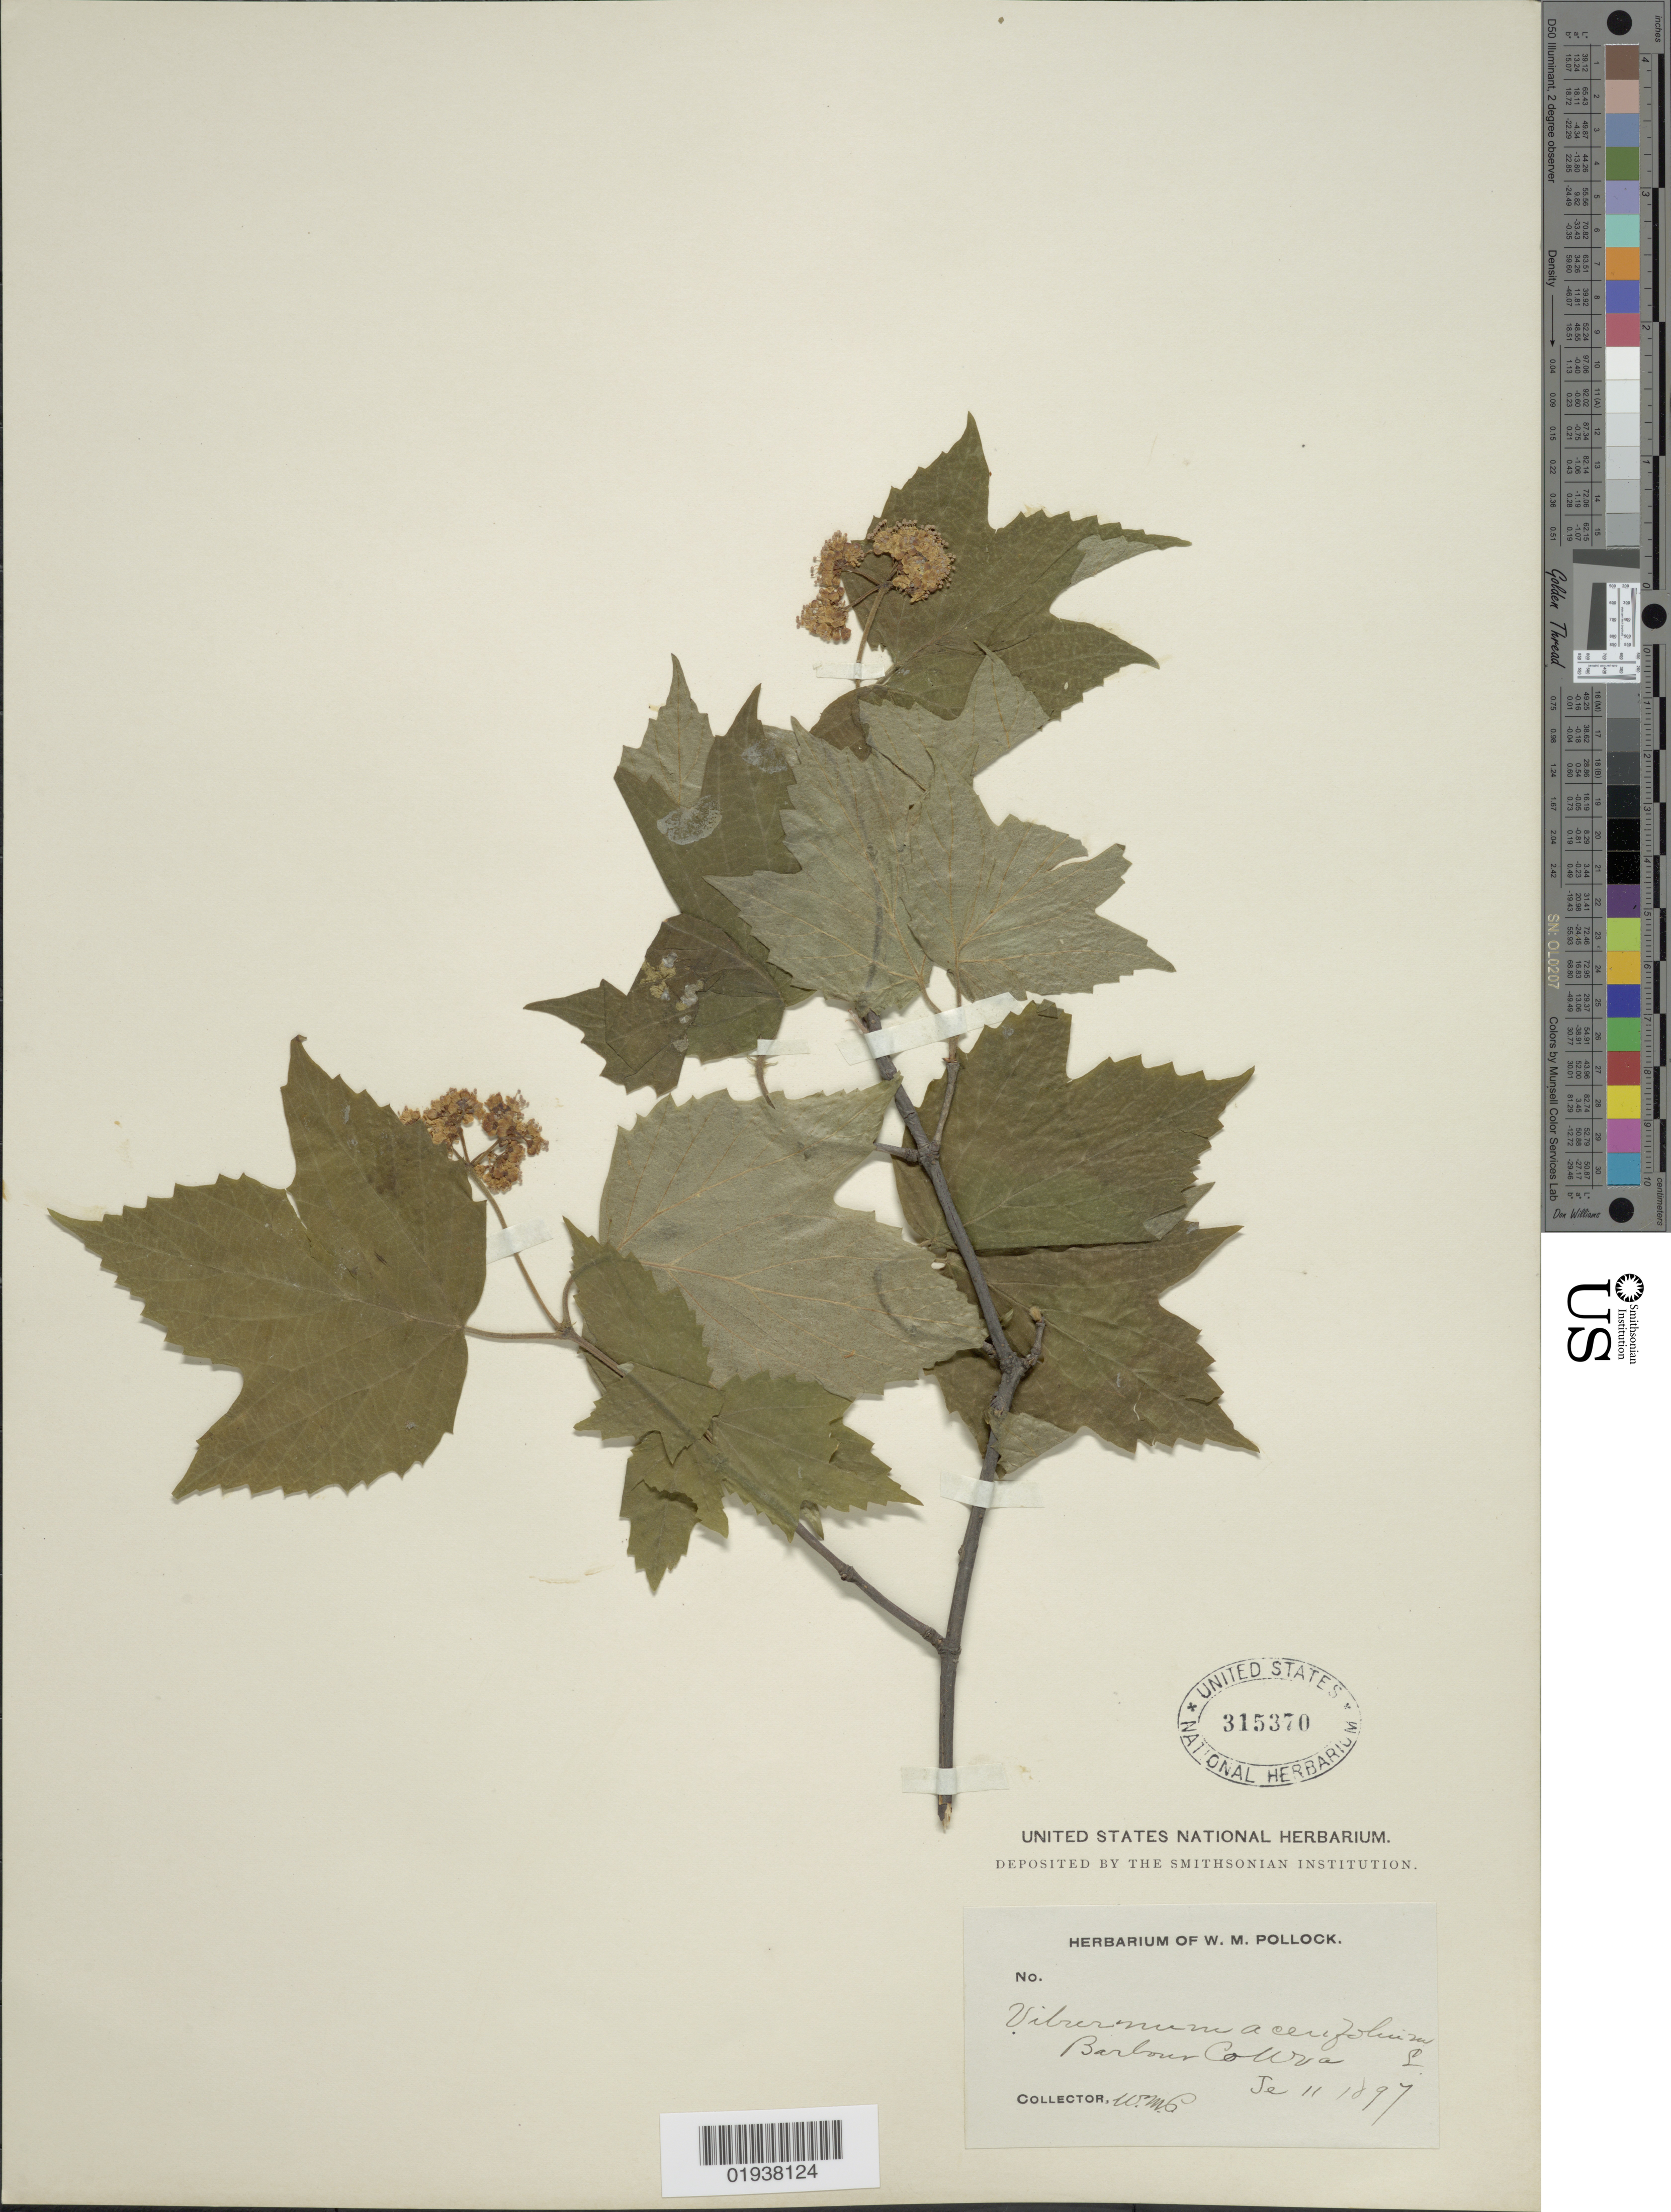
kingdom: Plantae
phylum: Tracheophyta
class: Magnoliopsida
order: Dipsacales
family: Viburnaceae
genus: Viburnum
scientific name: Viburnum acerifolium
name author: L.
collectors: W. M. Pollock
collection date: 1897-06-11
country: United States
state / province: West Virginia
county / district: Barbour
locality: Barbour Co.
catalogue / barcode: US 315370